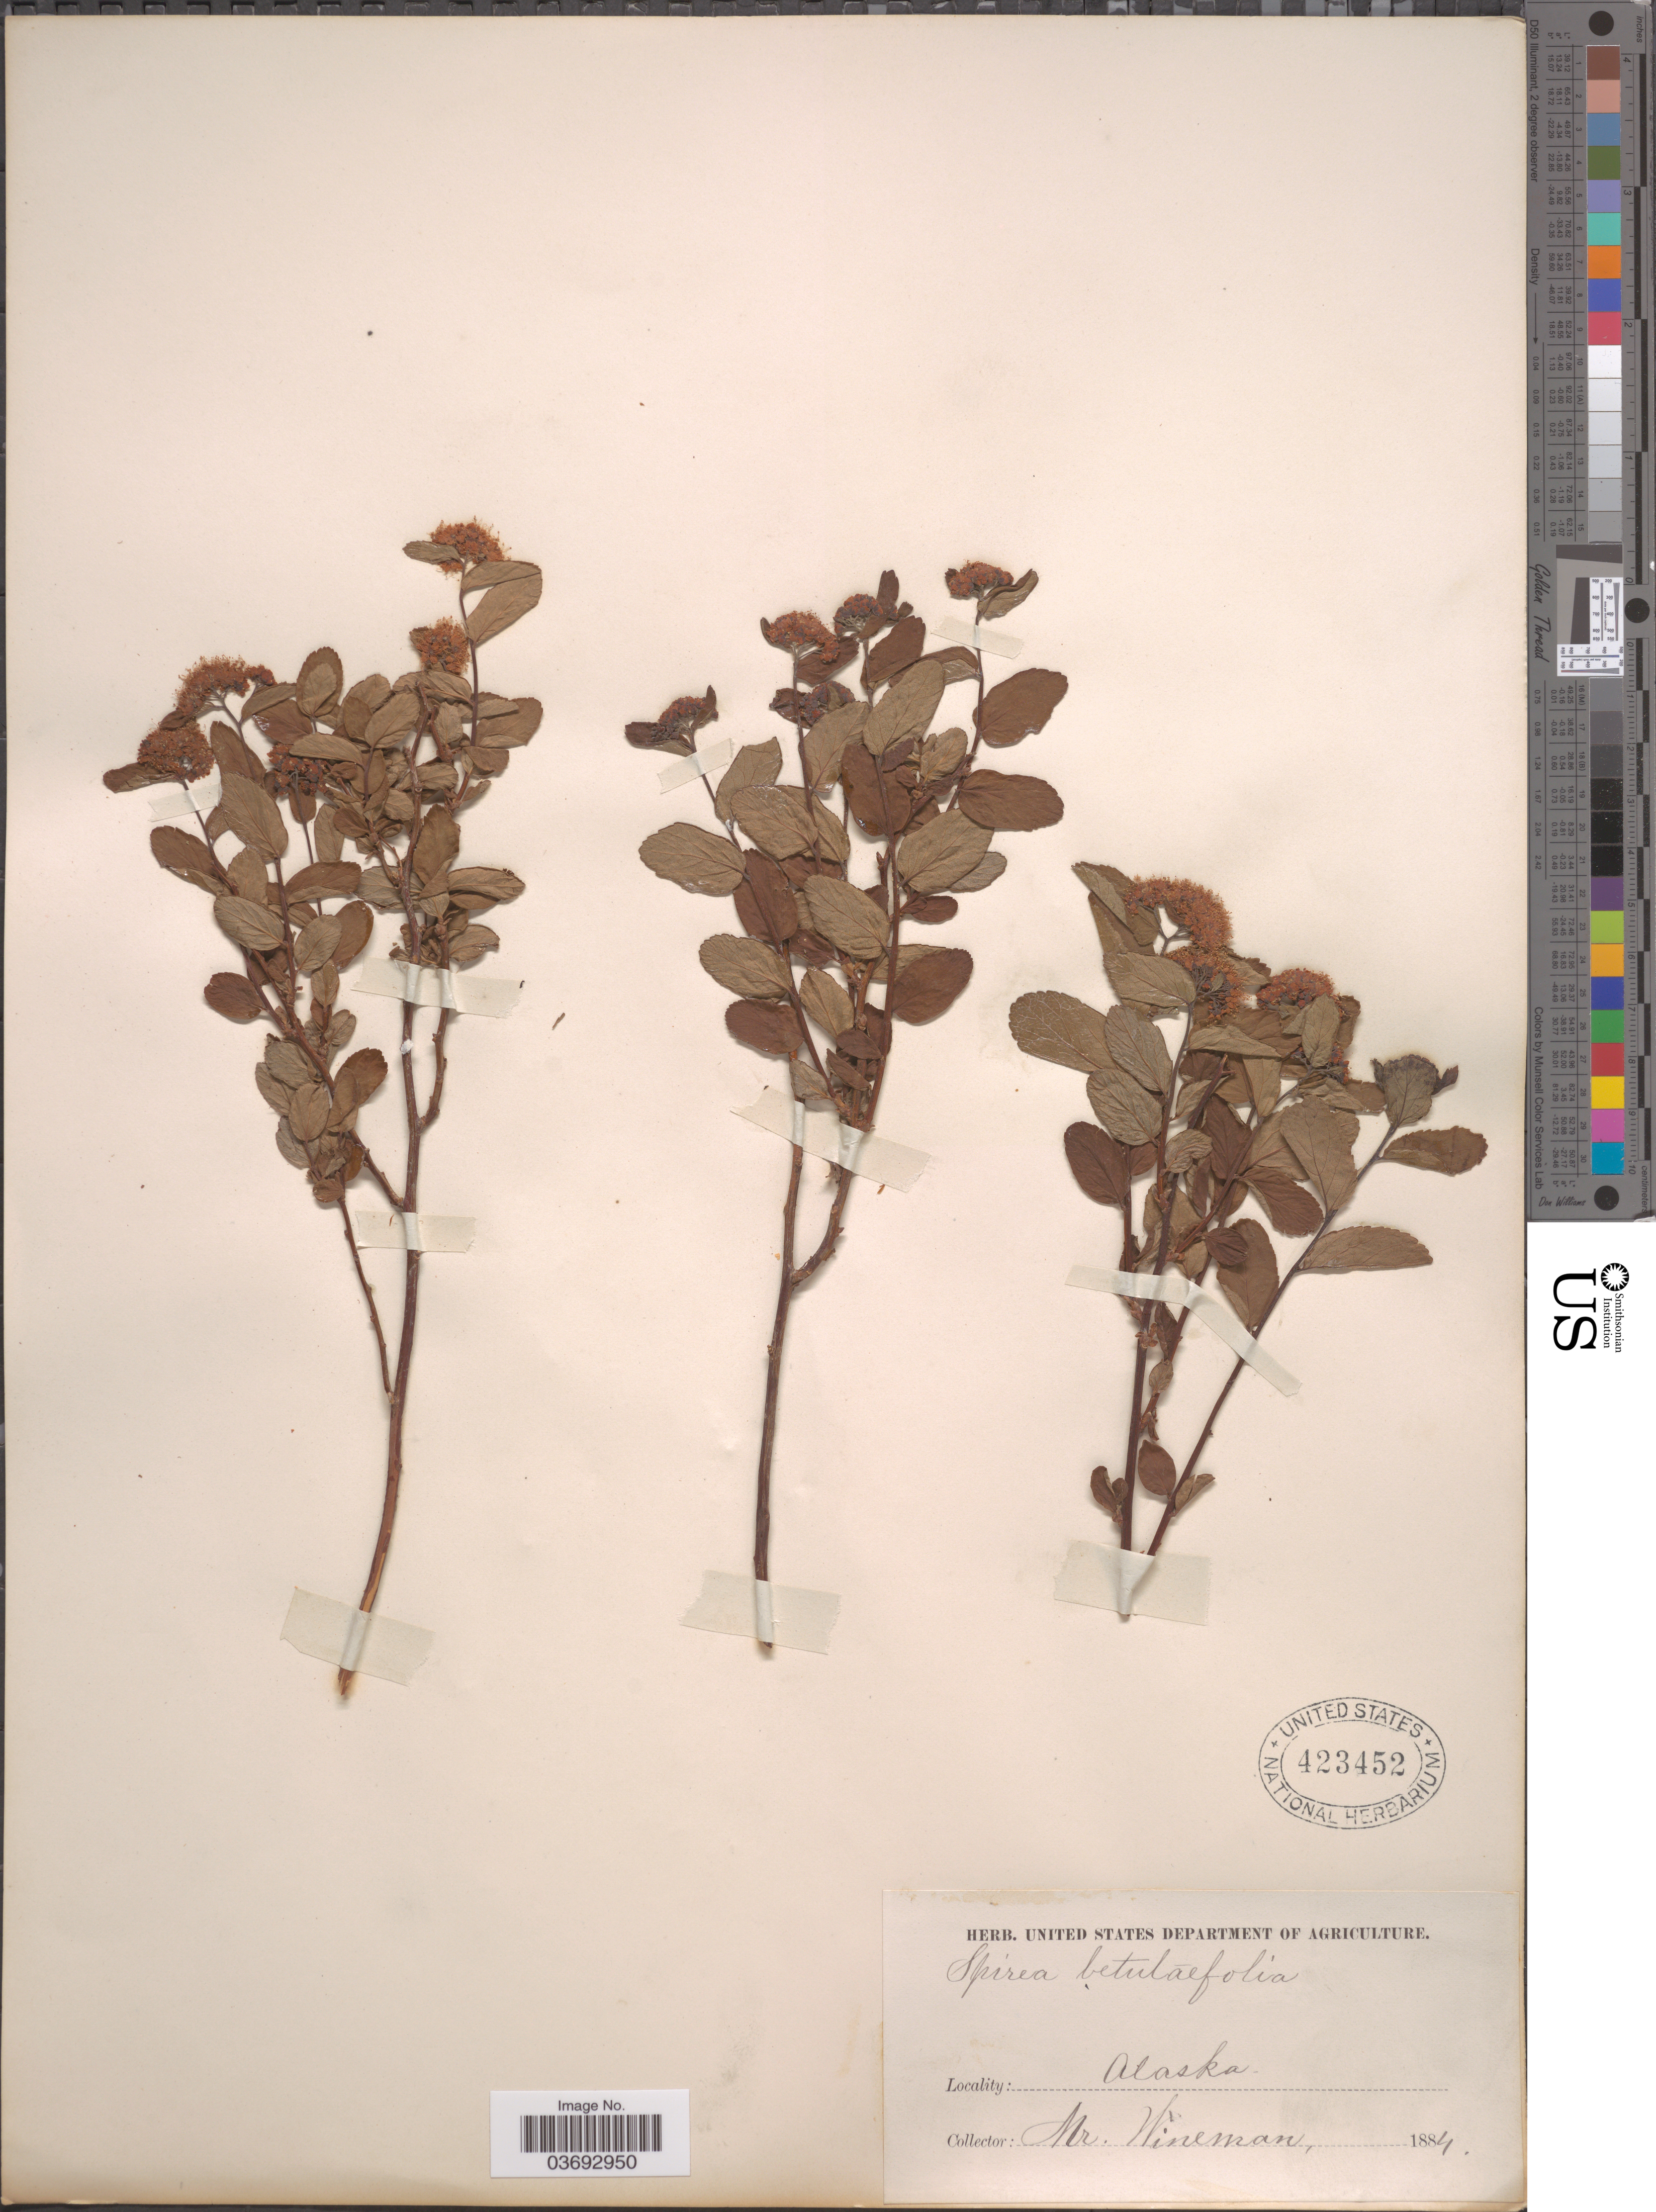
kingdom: Plantae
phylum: Tracheophyta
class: Magnoliopsida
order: Rosales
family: Rosaceae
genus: Spiraea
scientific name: Spiraea stevenii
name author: (C.K. Schneid.) Rydb.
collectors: Mr. Wineman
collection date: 1884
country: United States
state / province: Alaska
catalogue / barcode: US 423452